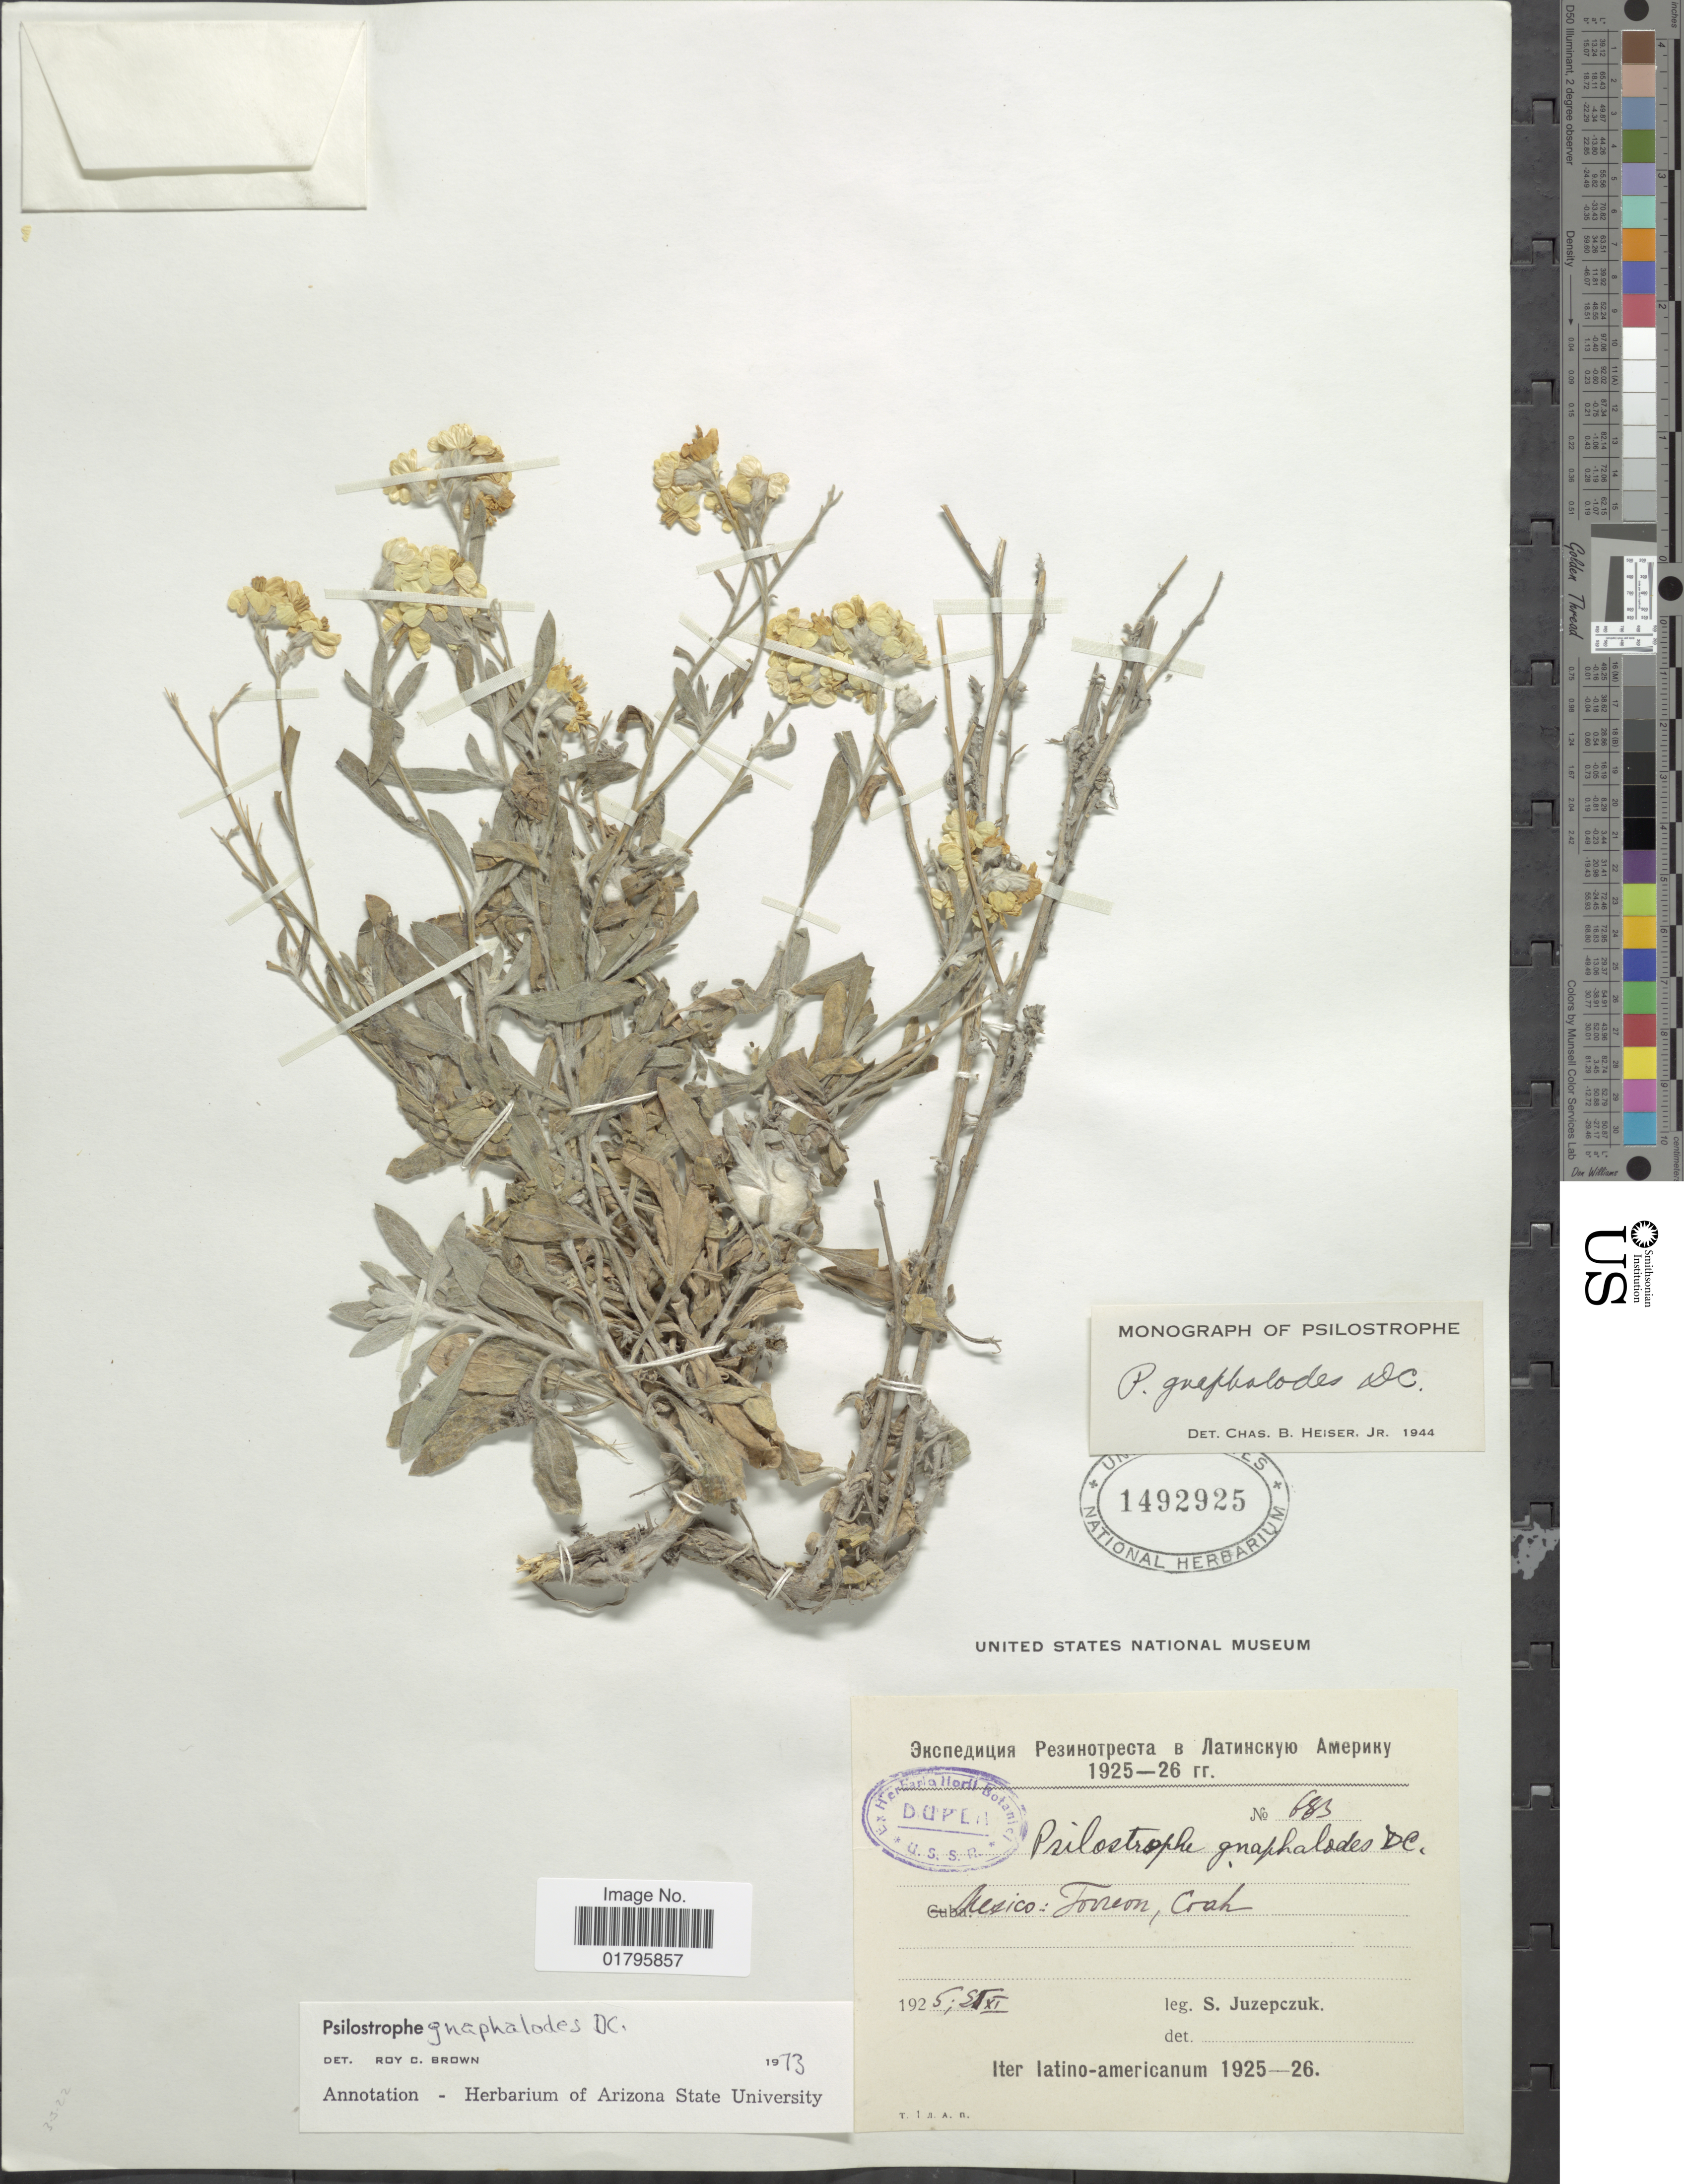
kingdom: Plantae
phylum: Tracheophyta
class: Magnoliopsida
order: Asterales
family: Asteraceae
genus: Psilostrophe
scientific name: Psilostrophe gnaphaloides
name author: DC.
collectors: S. V. Juzepczuk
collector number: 683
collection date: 1925-11-21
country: Mexico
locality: Mexico: Torreon, Crah.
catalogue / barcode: US 1492925